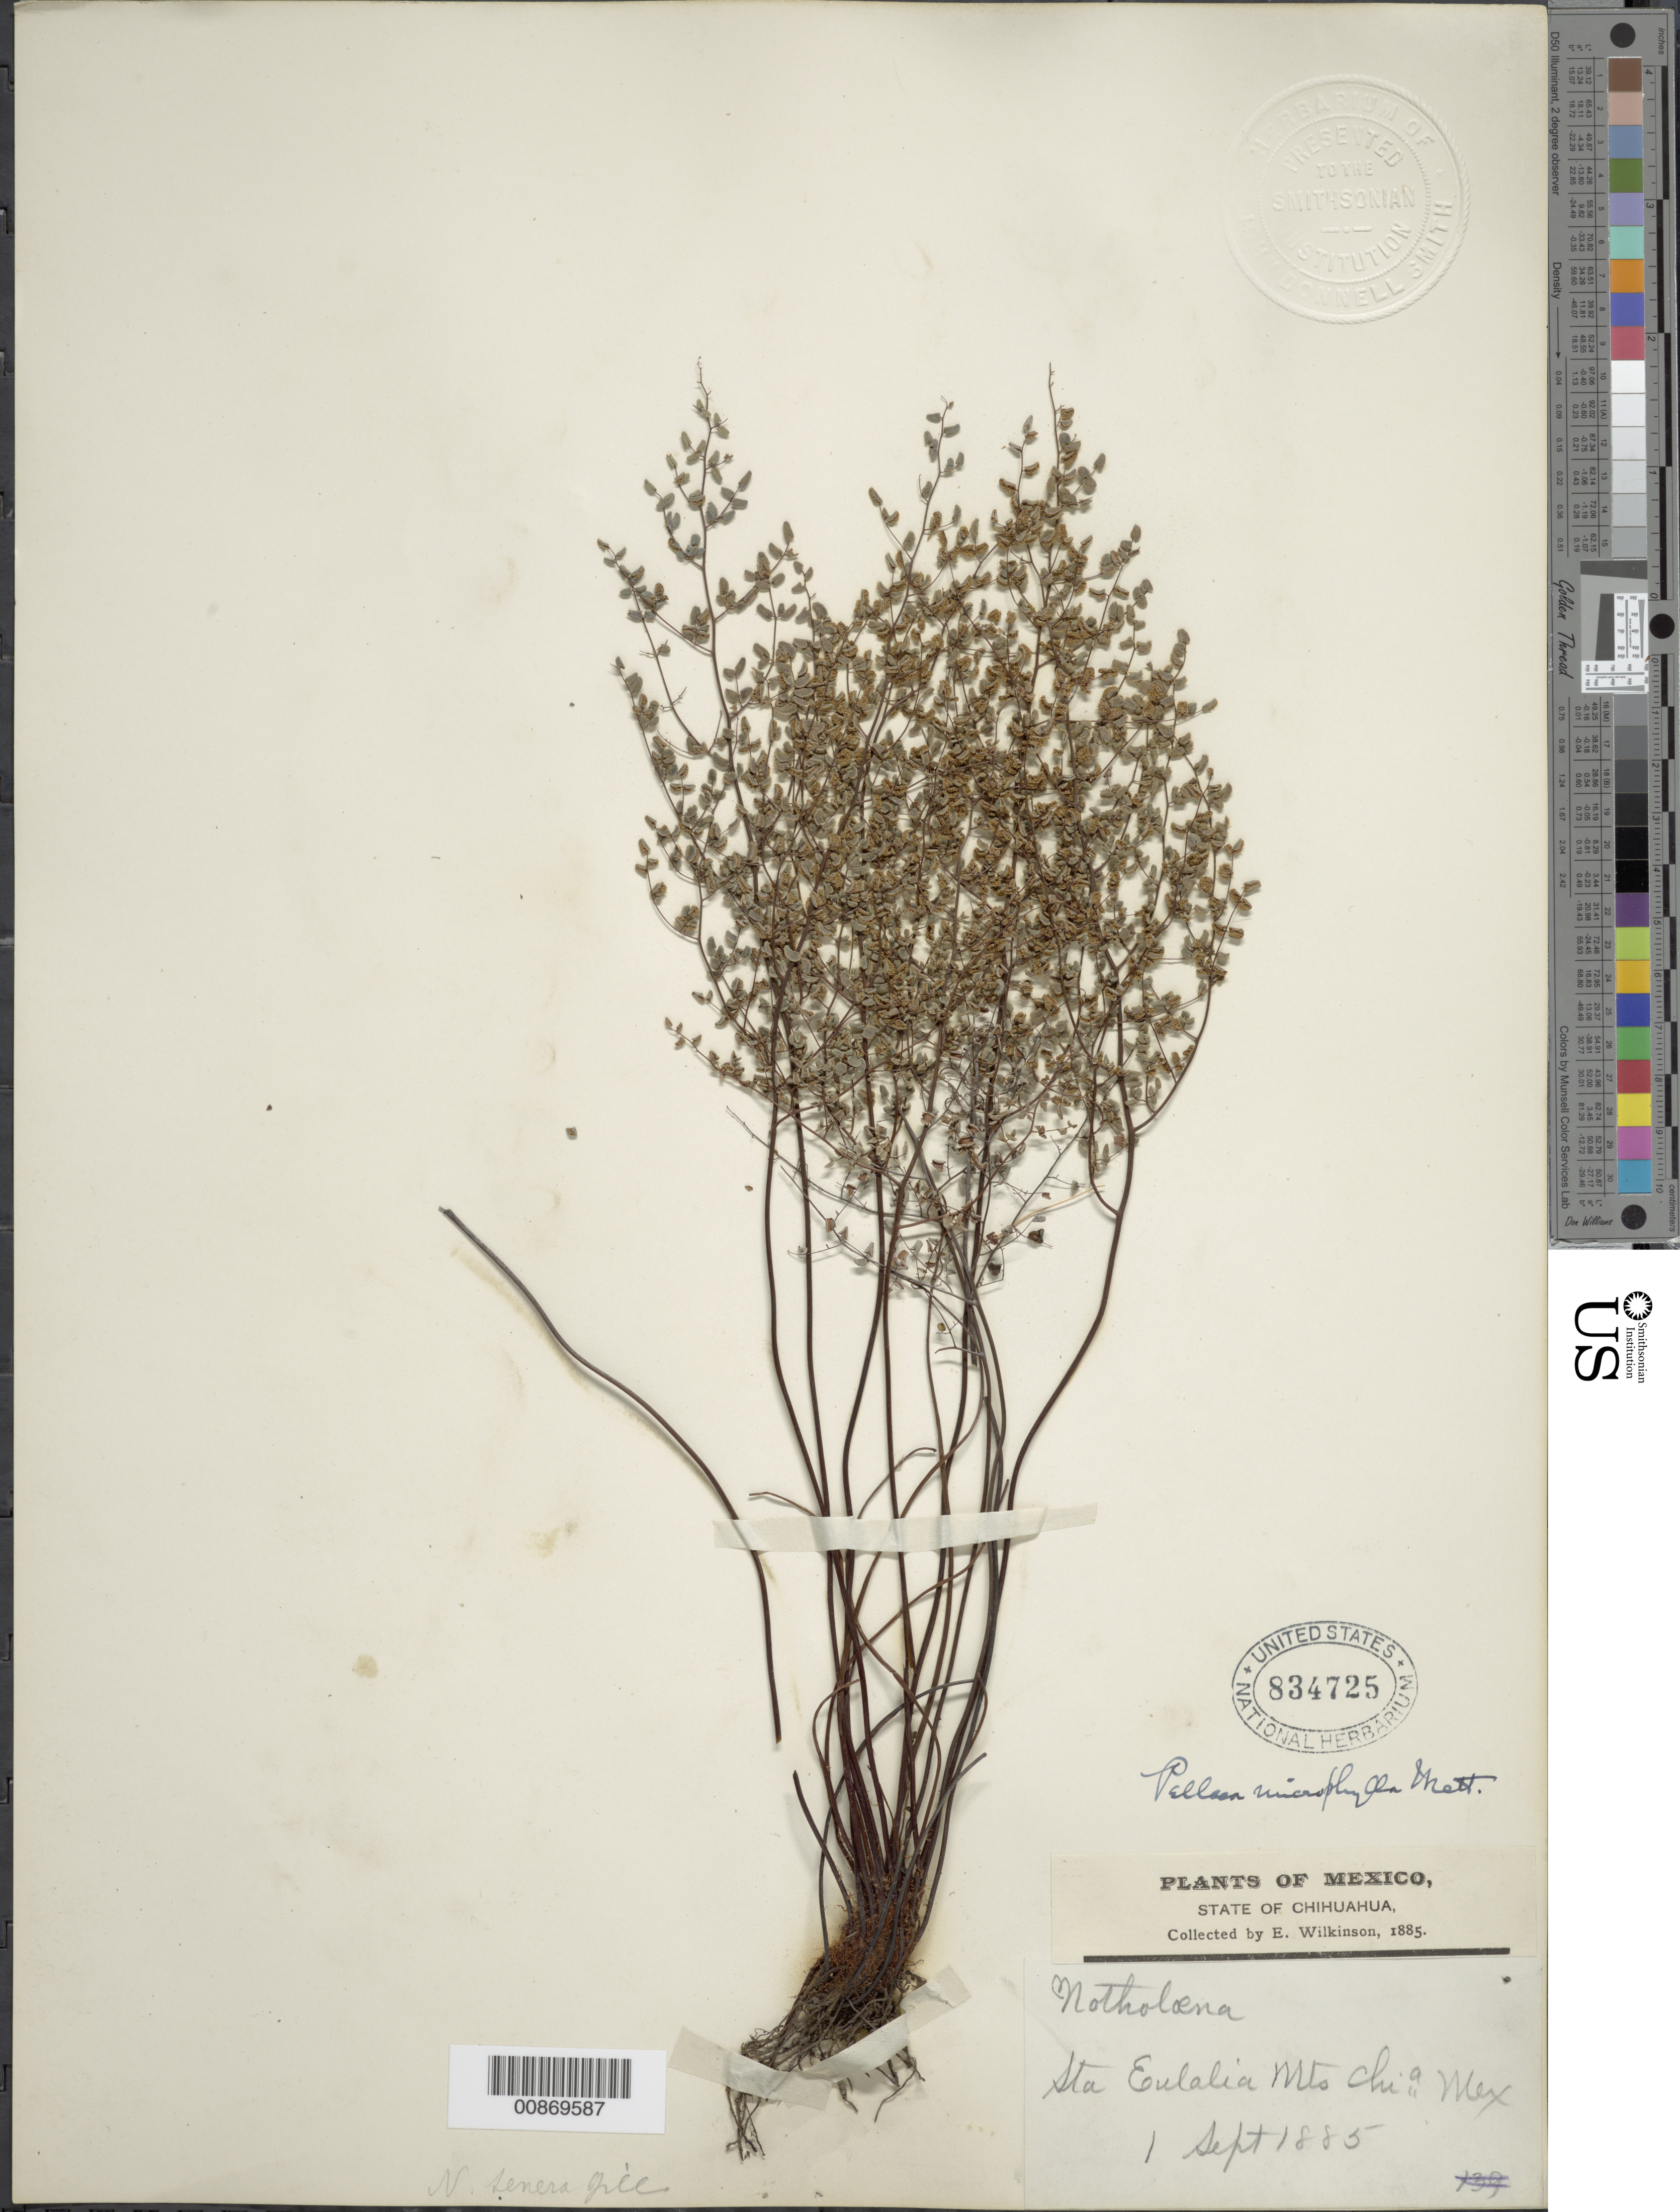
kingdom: Plantae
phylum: Tracheophyta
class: Polypodiopsida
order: Polypodiales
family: Pteridaceae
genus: Argyrochosma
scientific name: Argyrochosma microphylla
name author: (Mett. ex Kuhn) Windham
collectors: E. Wilkinson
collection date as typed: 01 Sep 1885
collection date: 1885-09-01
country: Mexico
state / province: Chihuahua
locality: Sta. Eulalia Mts., Chihuahua.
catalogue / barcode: US 834725